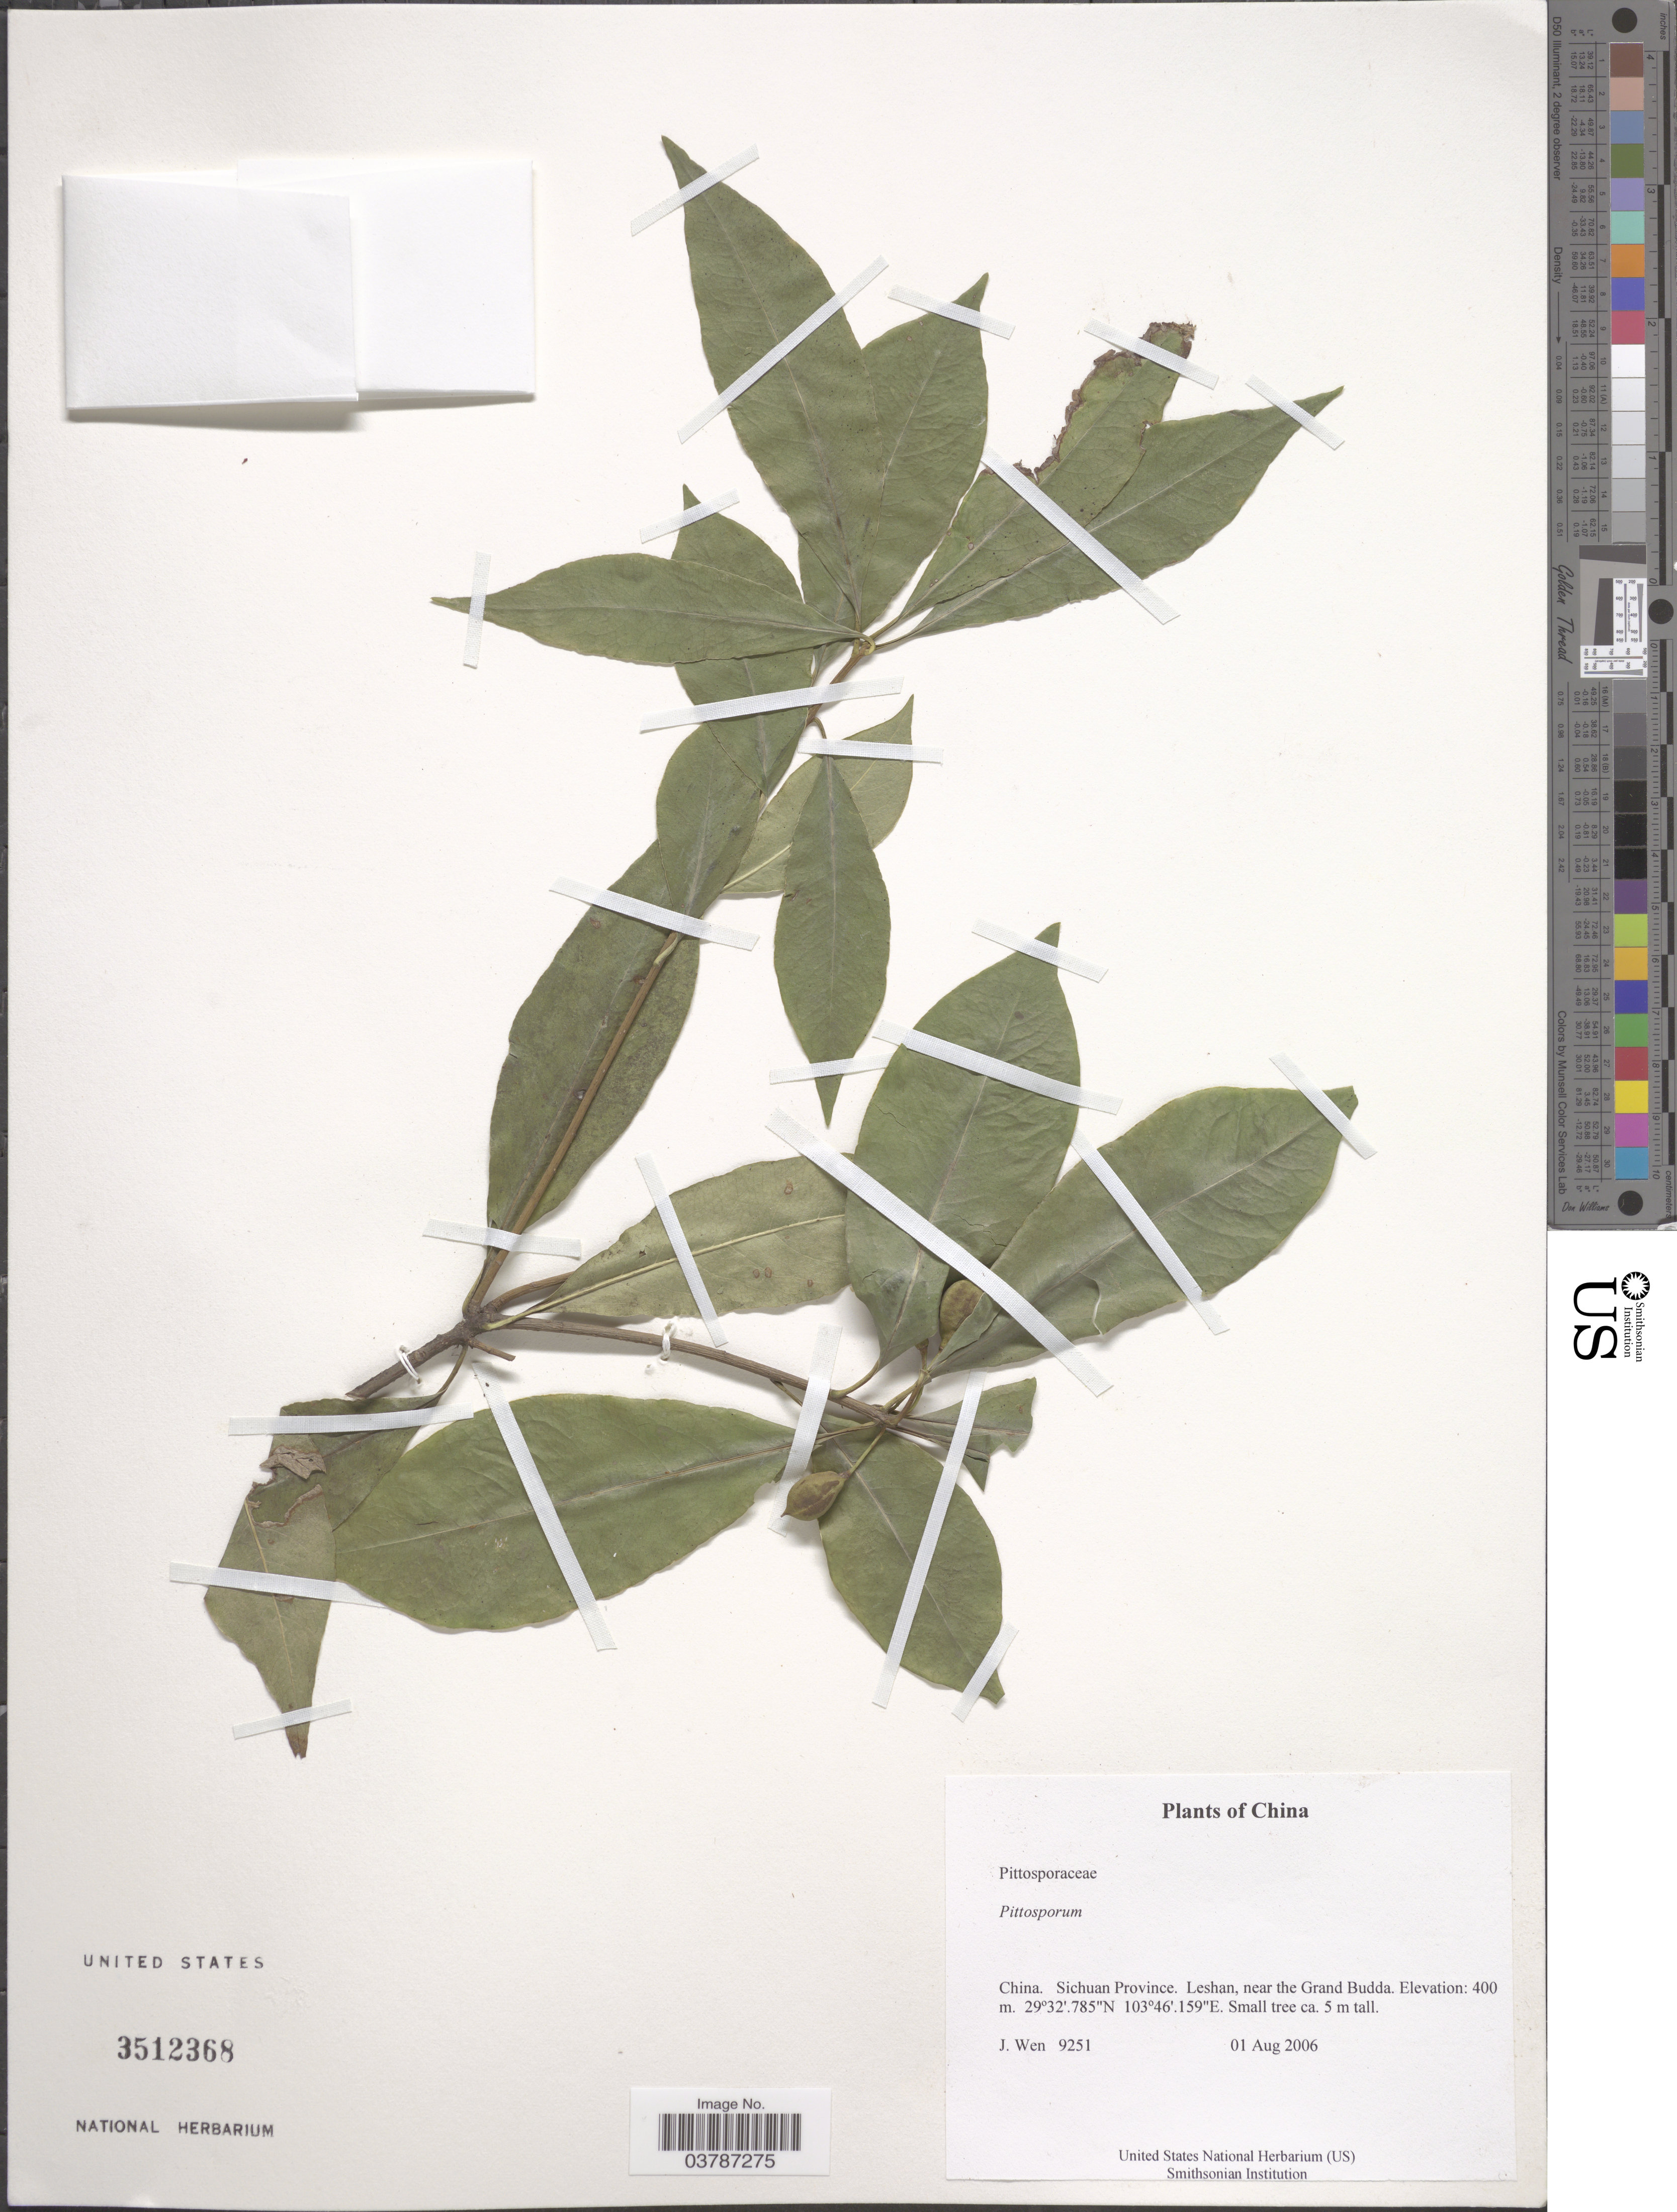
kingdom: Plantae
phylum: Tracheophyta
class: Magnoliopsida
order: Apiales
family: Pittosporaceae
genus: Pittosporum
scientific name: Pittosporum sp.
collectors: J. Wen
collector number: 9251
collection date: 2006-08-01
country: China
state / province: Sichuan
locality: Sichuan Province. Leshan, near the Grand Budda.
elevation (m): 400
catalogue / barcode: US 3512368